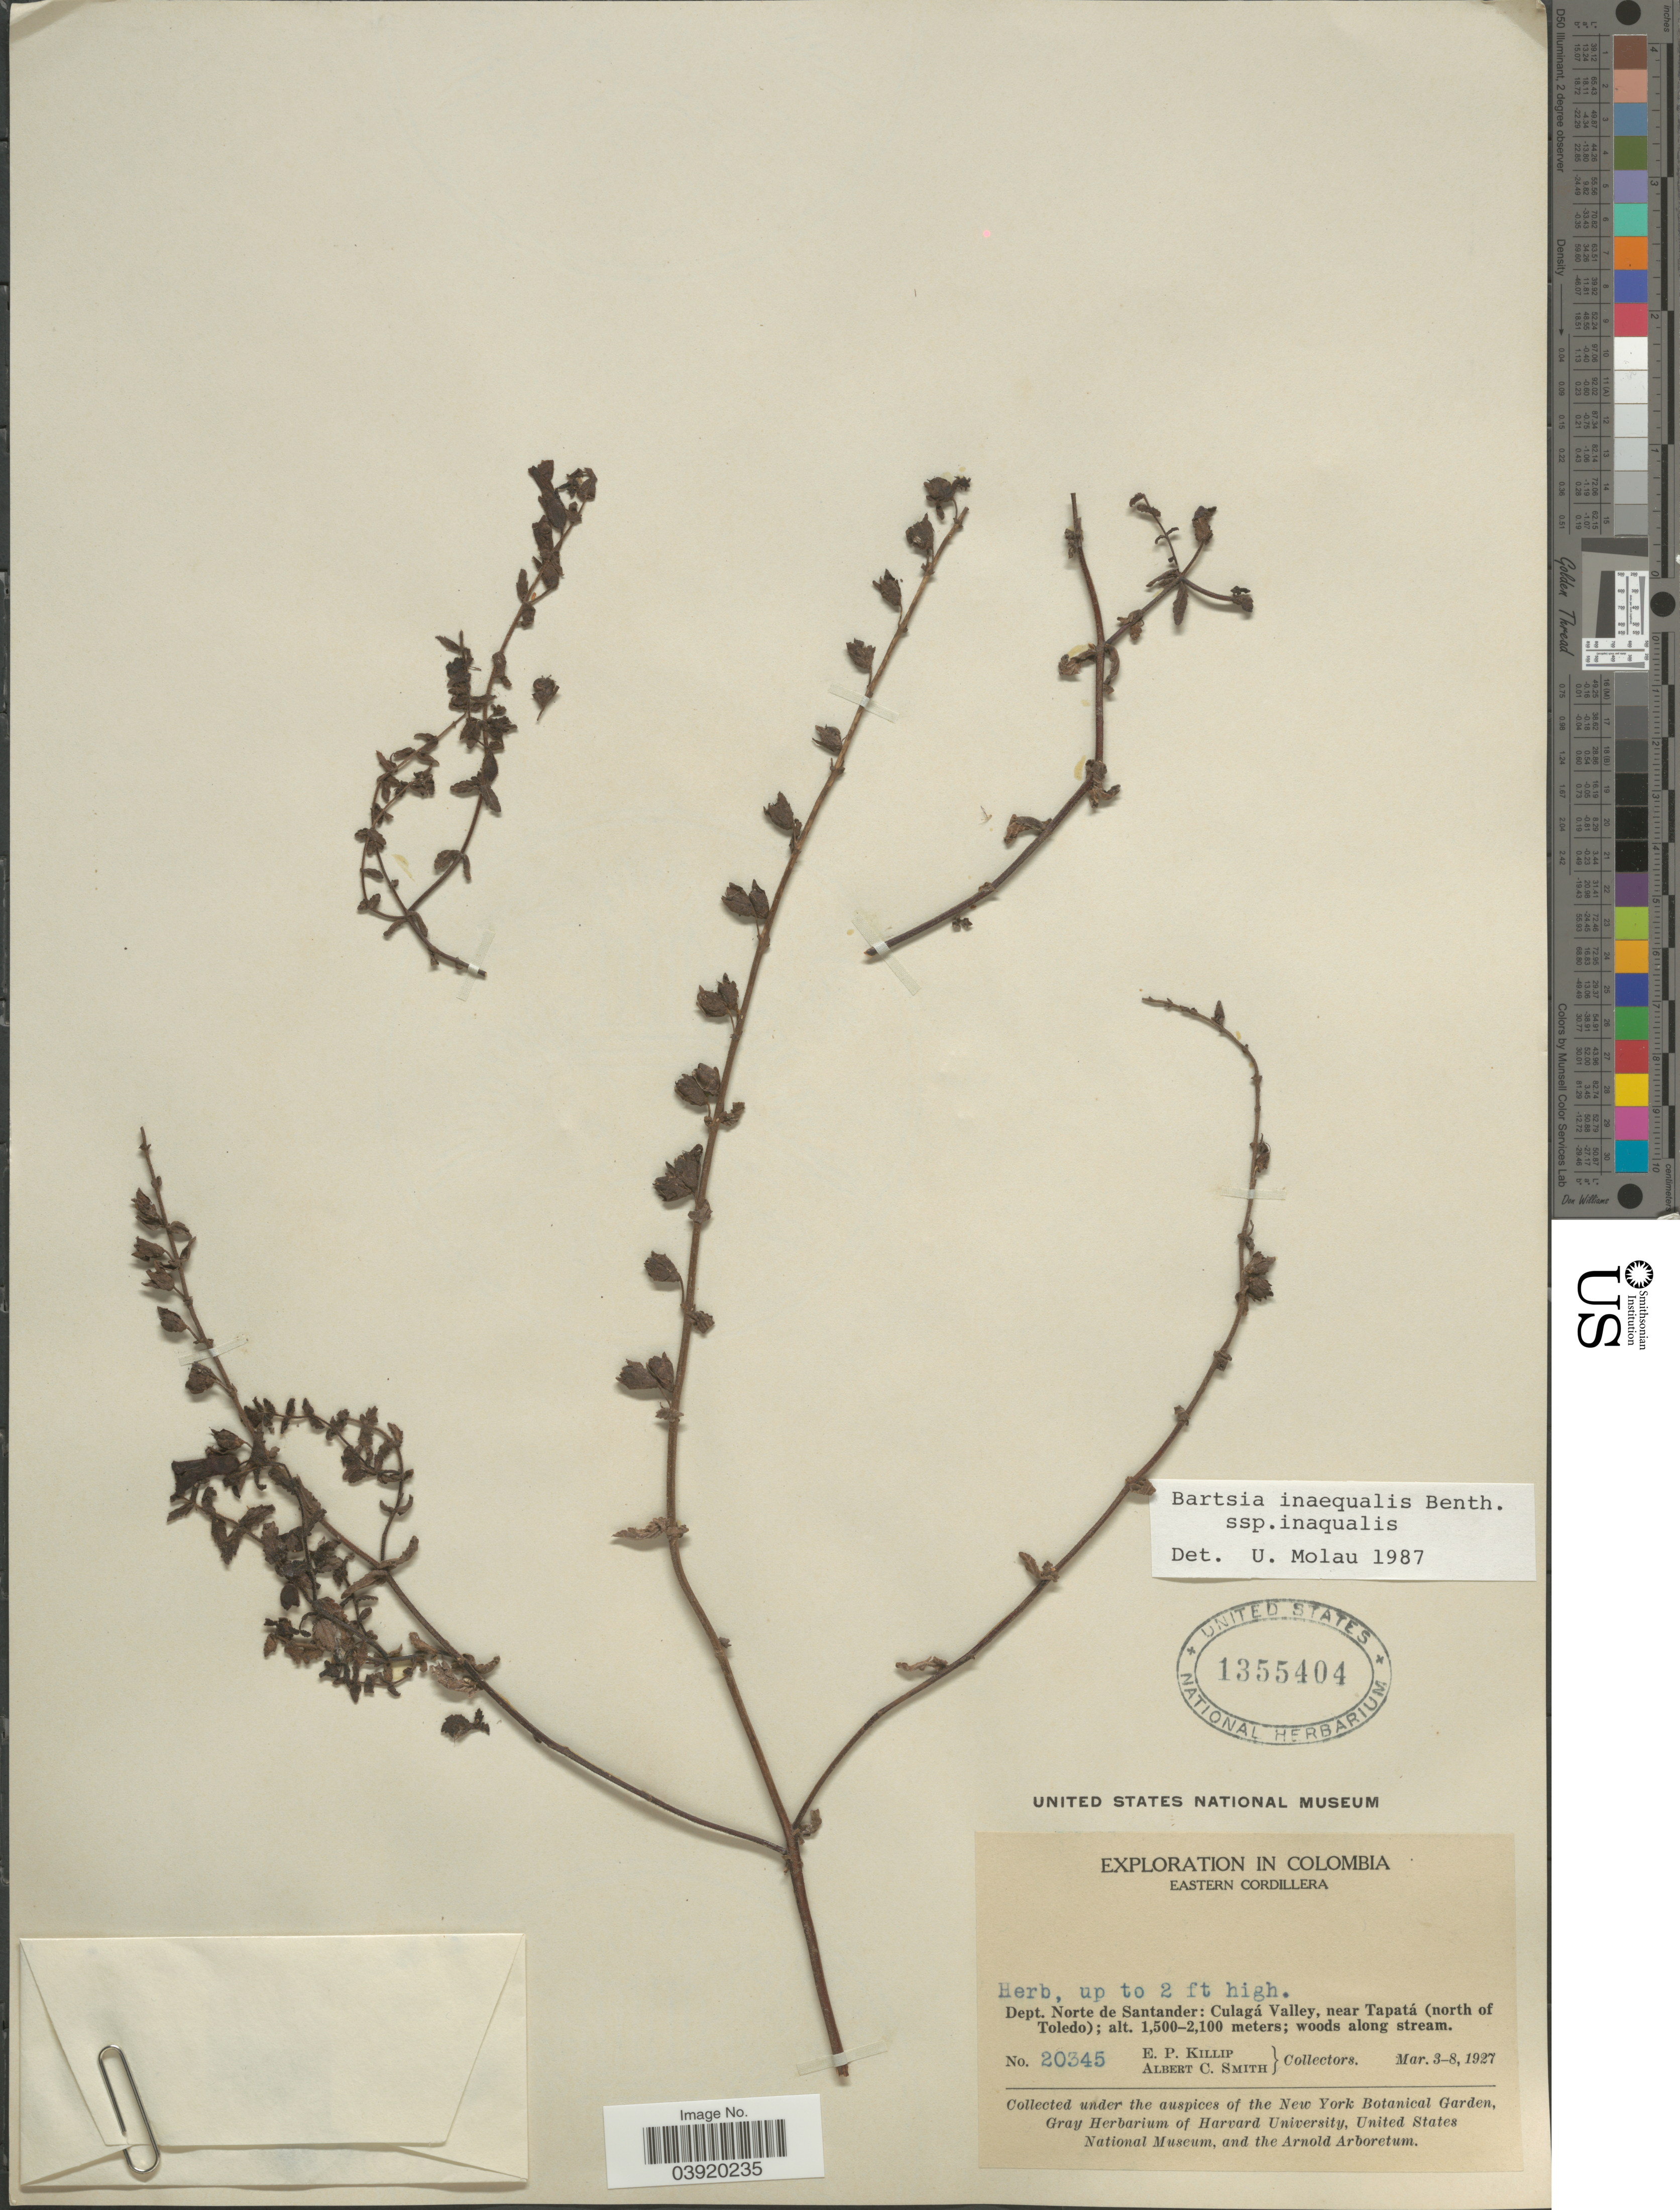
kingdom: Plantae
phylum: Tracheophyta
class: Magnoliopsida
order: Lamiales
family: Orobanchaceae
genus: Bartsia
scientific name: Bartsia inaequalis subsp. inaequalis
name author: Benth.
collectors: E. P. Killip & A. C. Smith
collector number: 20345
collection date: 1927-03-03/1927-03-08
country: Colombia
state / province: Norte de Santander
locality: Eastern Cordillera. Dept. Norte de Santander: Culagá Valley, near Tapatá (north of Toledo).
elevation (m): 1500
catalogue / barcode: US 1355404